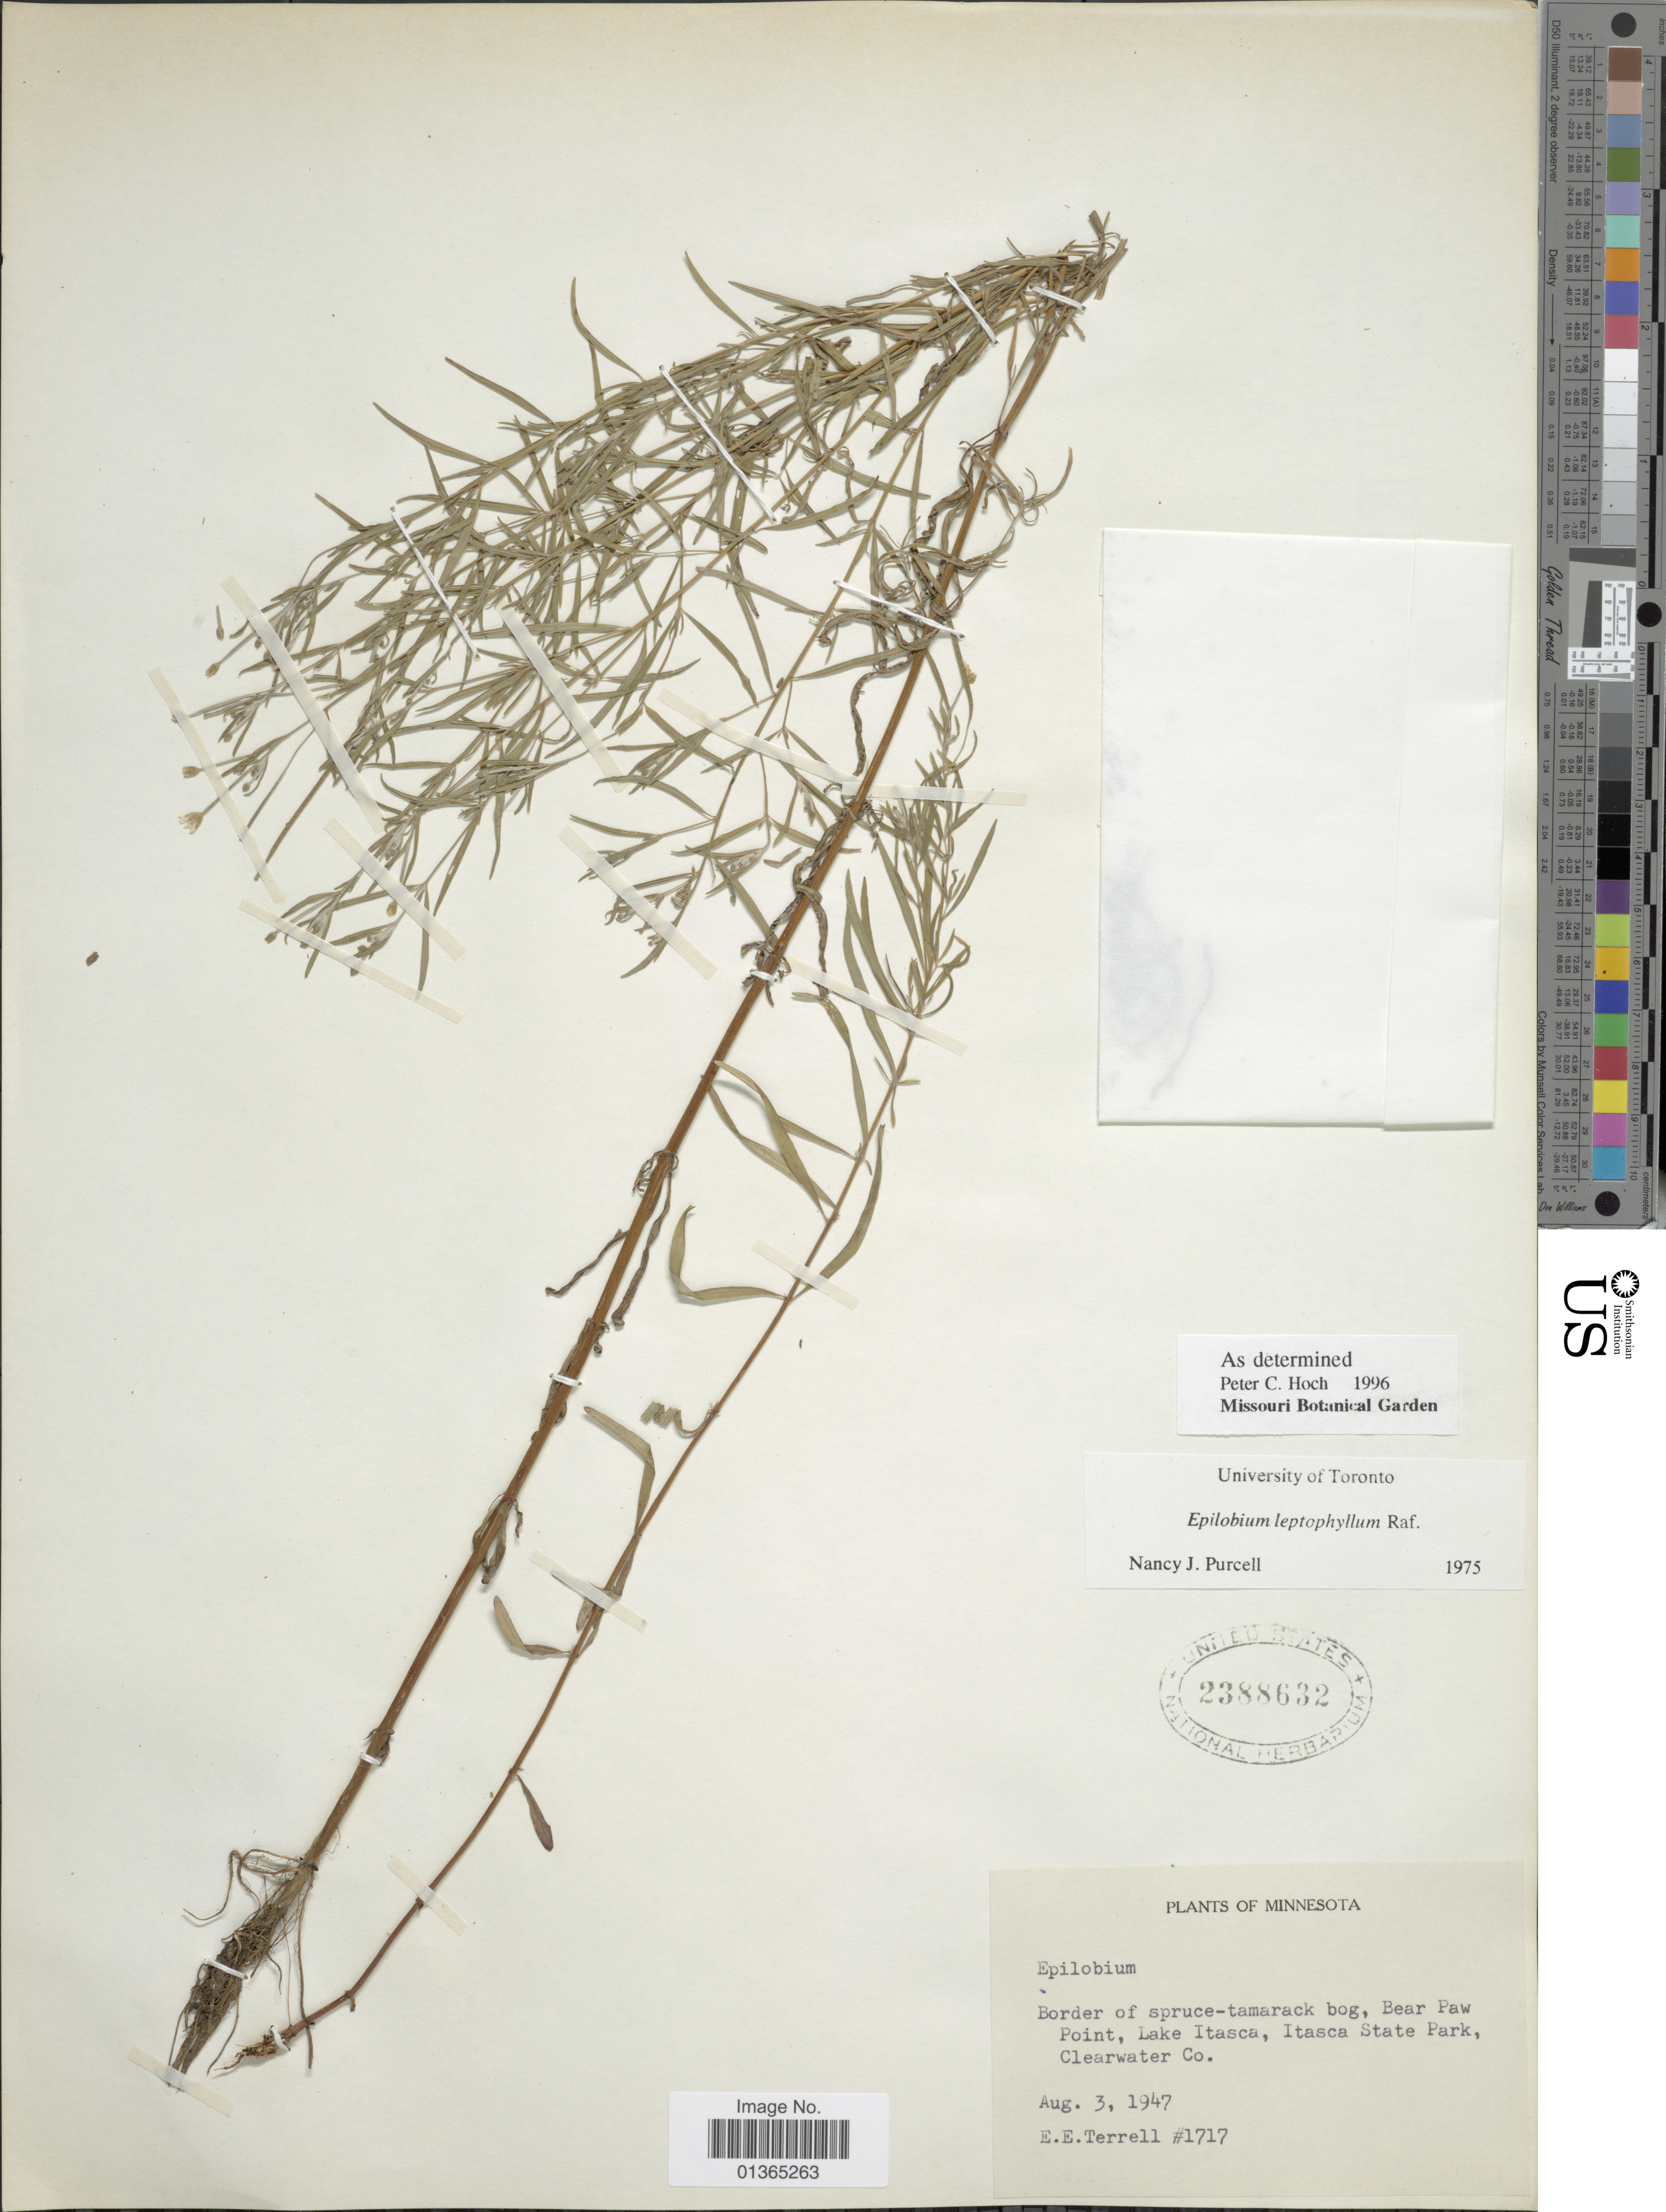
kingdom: Plantae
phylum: Tracheophyta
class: Magnoliopsida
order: Myrtales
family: Onagraceae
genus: Epilobium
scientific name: Epilobium leptophyllum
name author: Raf.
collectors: E. E. Terrell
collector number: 1717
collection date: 1947-08-03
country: United States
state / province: Minnesota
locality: Border of spruce-tamarack bog, Bear Paw Point, Lake Itasca, Itasca State Park, Clearwater Co.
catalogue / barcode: US 2388632